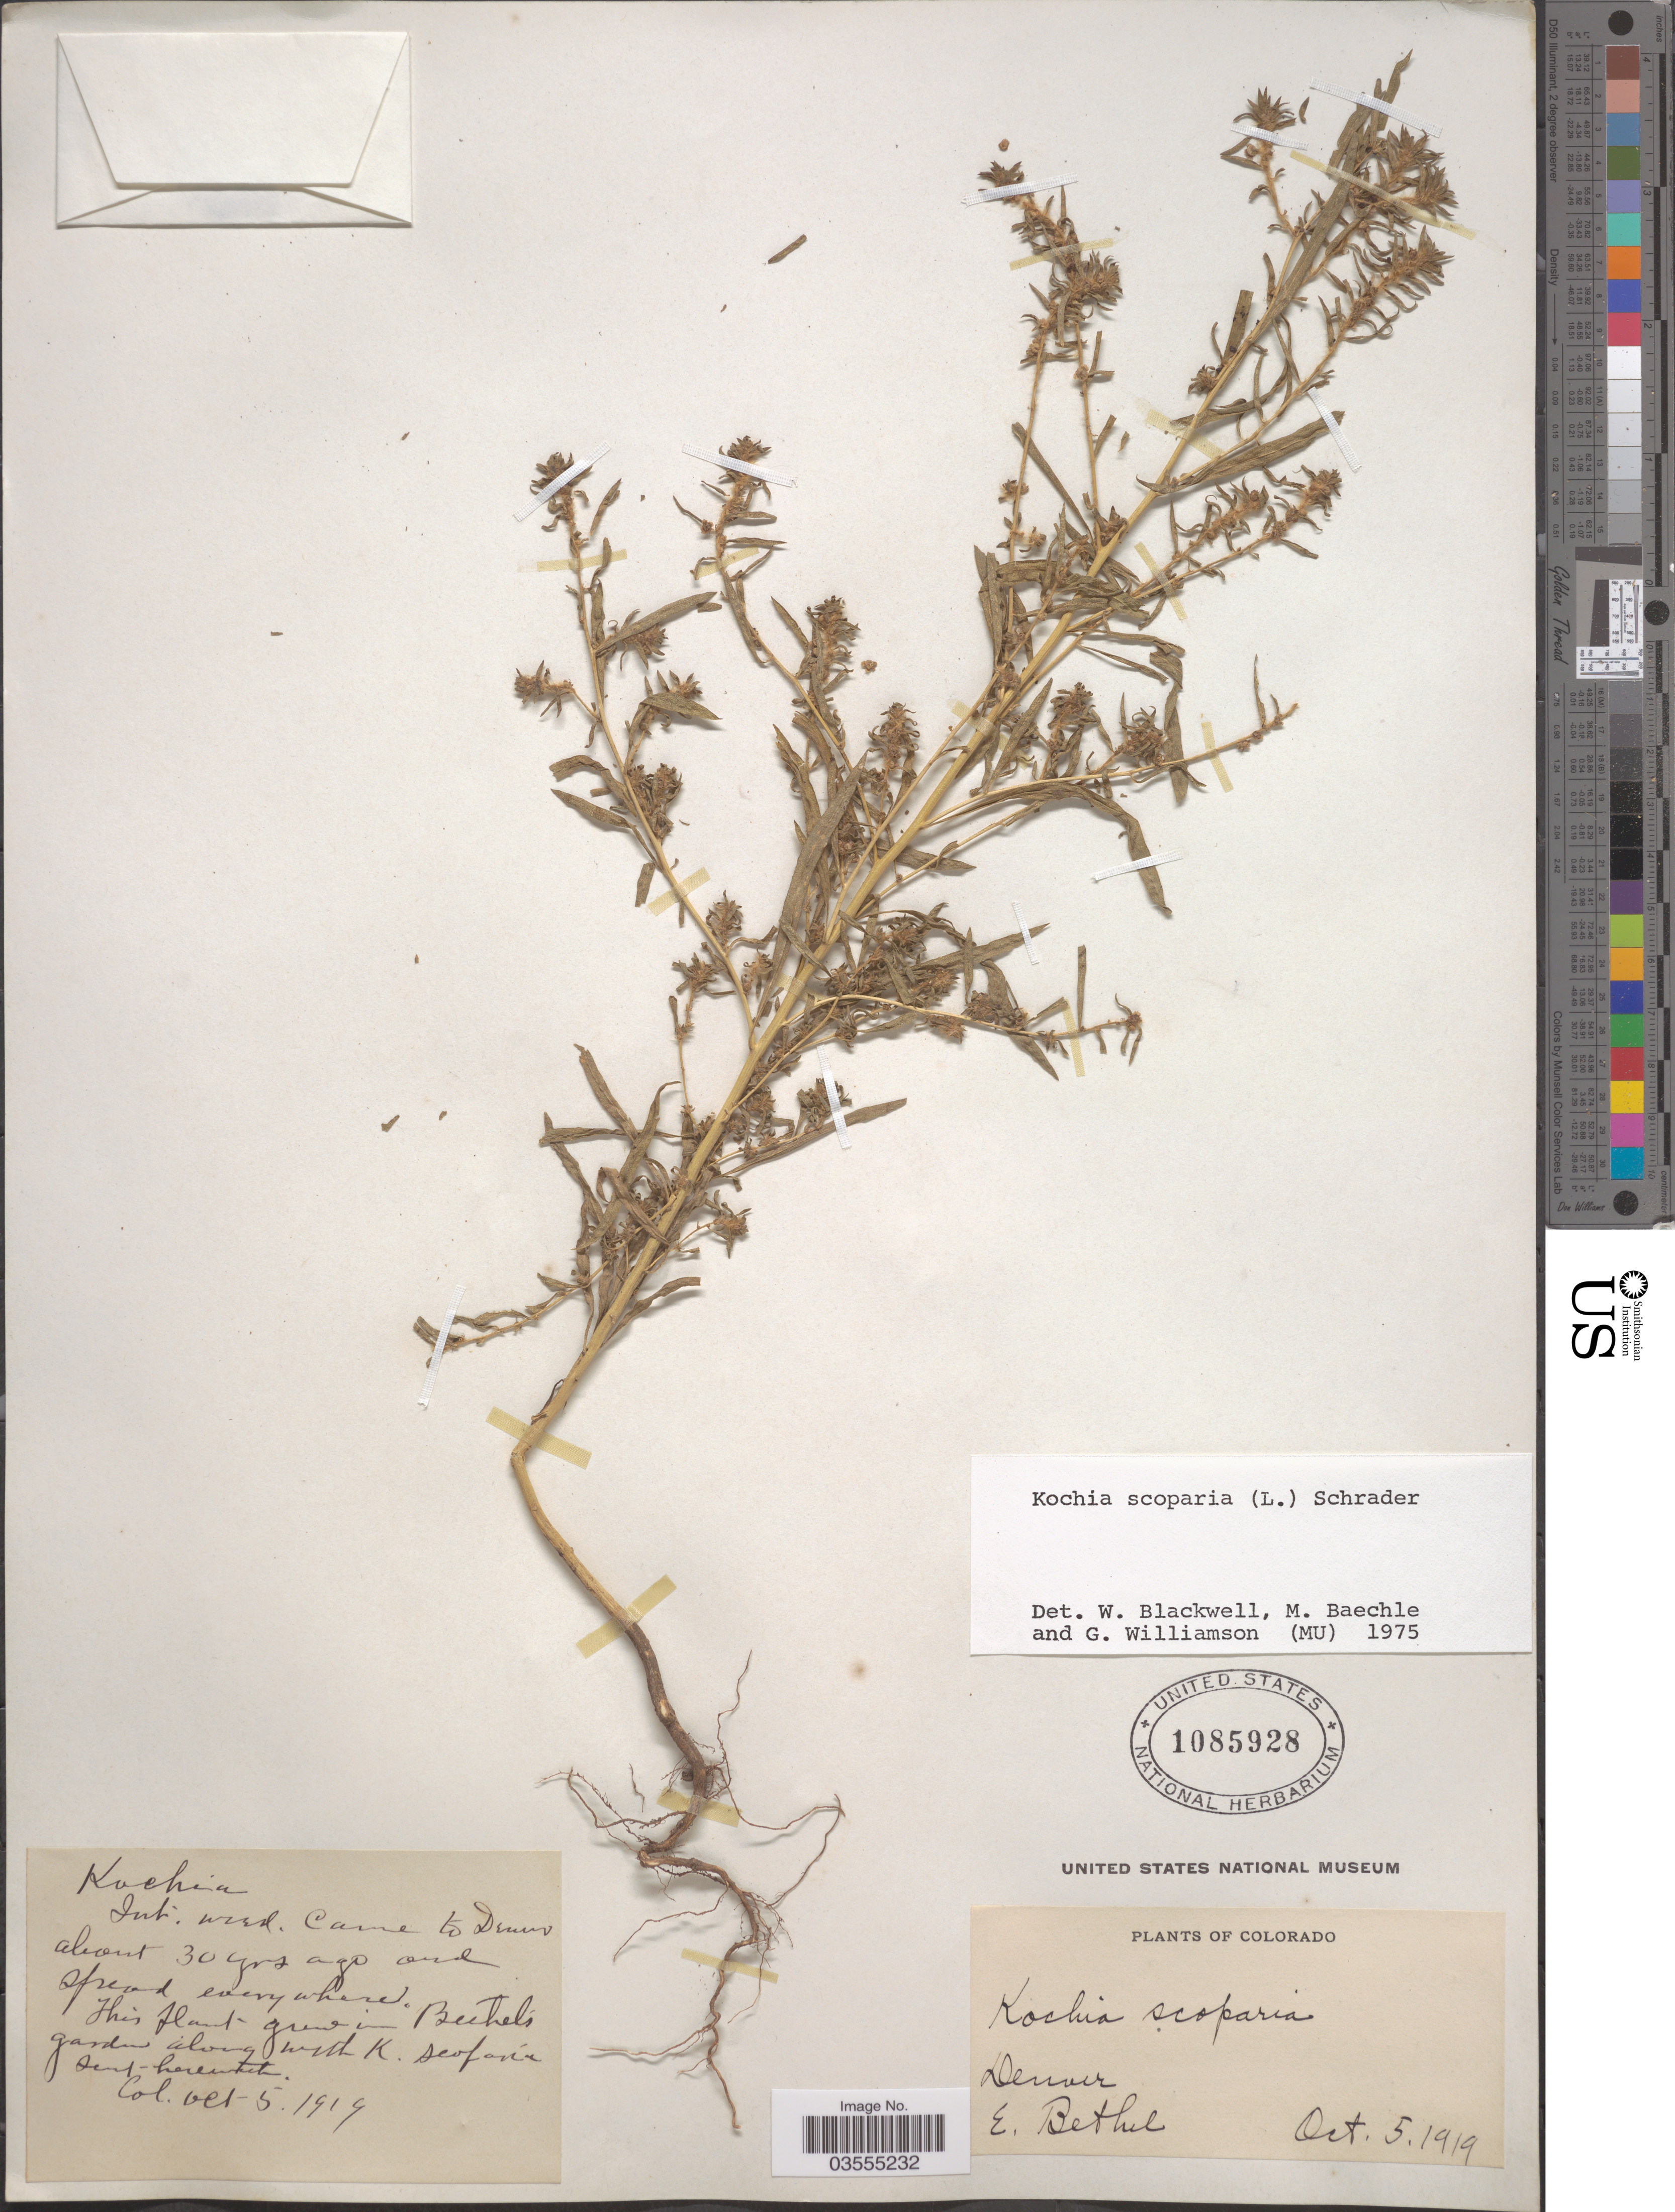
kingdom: Plantae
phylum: Tracheophyta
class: Magnoliopsida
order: Caryophyllales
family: Amaranthaceae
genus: Bassia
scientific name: Bassia scoparia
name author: (L.) Voss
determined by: U.S. National Herbarium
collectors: E. Bethel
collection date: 1919-10-05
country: United States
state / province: Colorado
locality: Denver.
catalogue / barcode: US 1085928